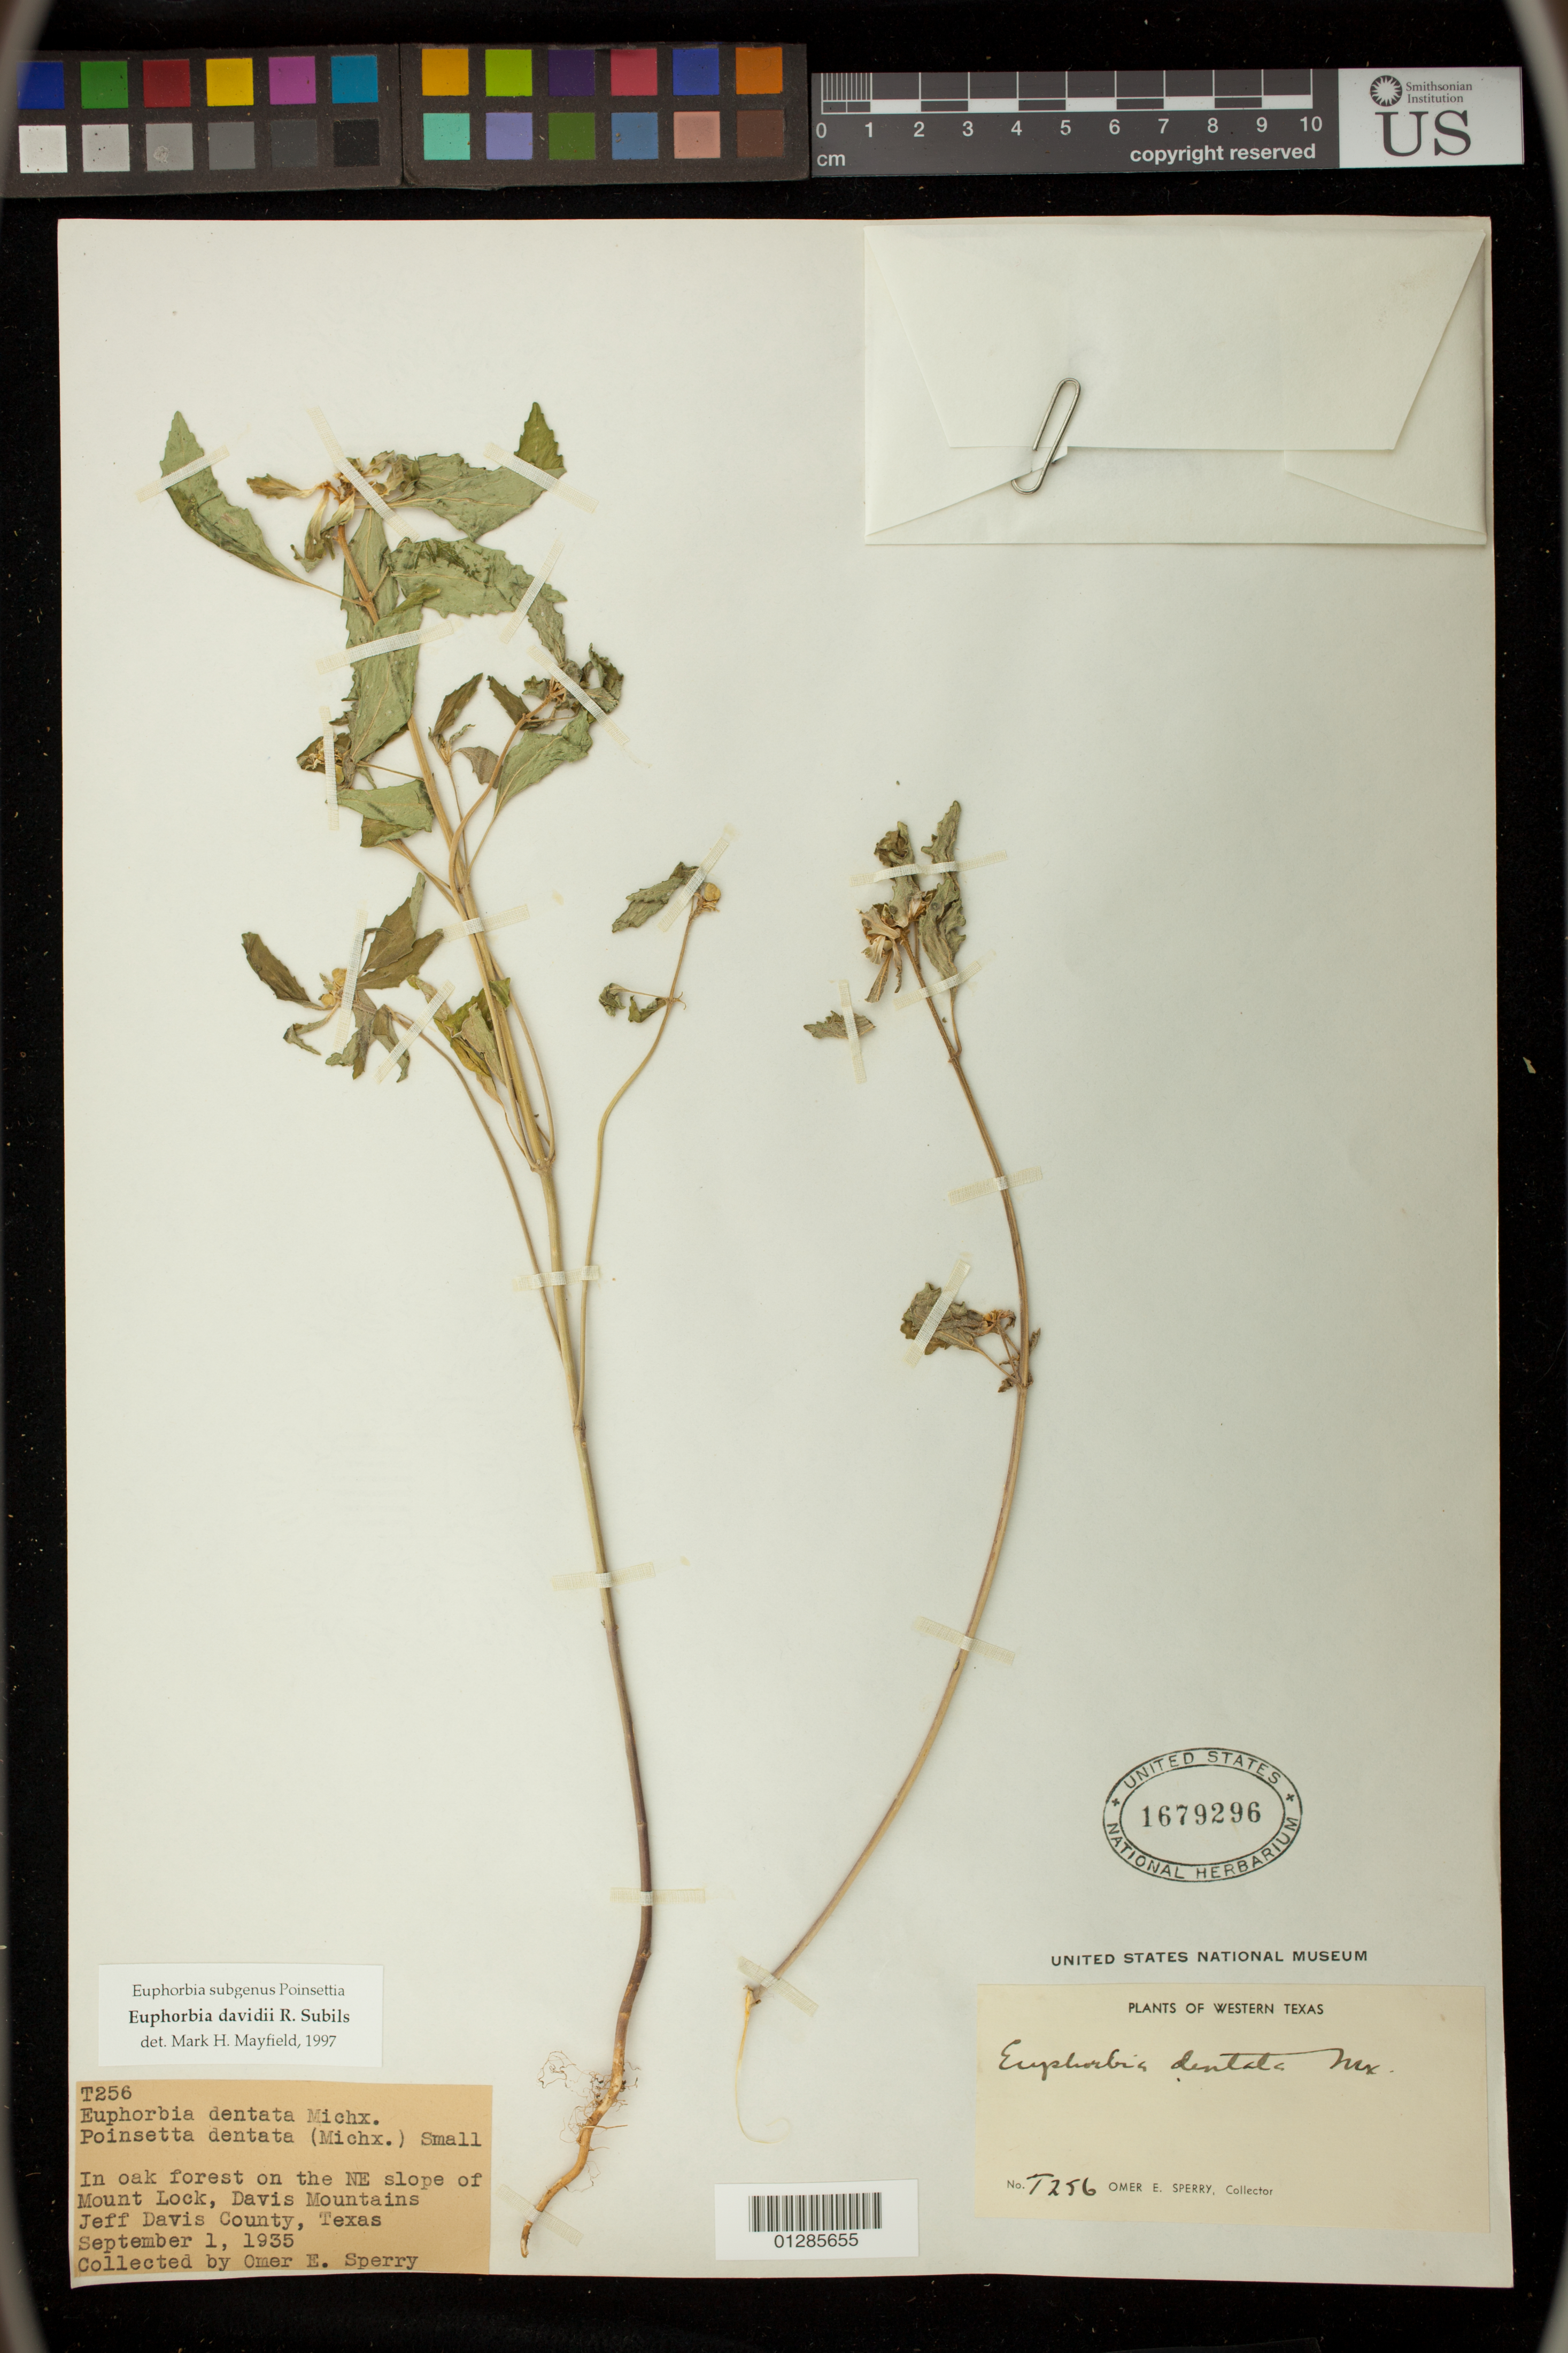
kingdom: Plantae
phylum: Tracheophyta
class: Magnoliopsida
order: Malpighiales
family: Euphorbiaceae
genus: Euphorbia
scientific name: Euphorbia davidii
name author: Subils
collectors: O. E. Sperry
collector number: T256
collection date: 1935-09-01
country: United States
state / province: Texas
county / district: Jeff Davis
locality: NE slope of Mount Lock, Davis Mountains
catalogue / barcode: US 1679296